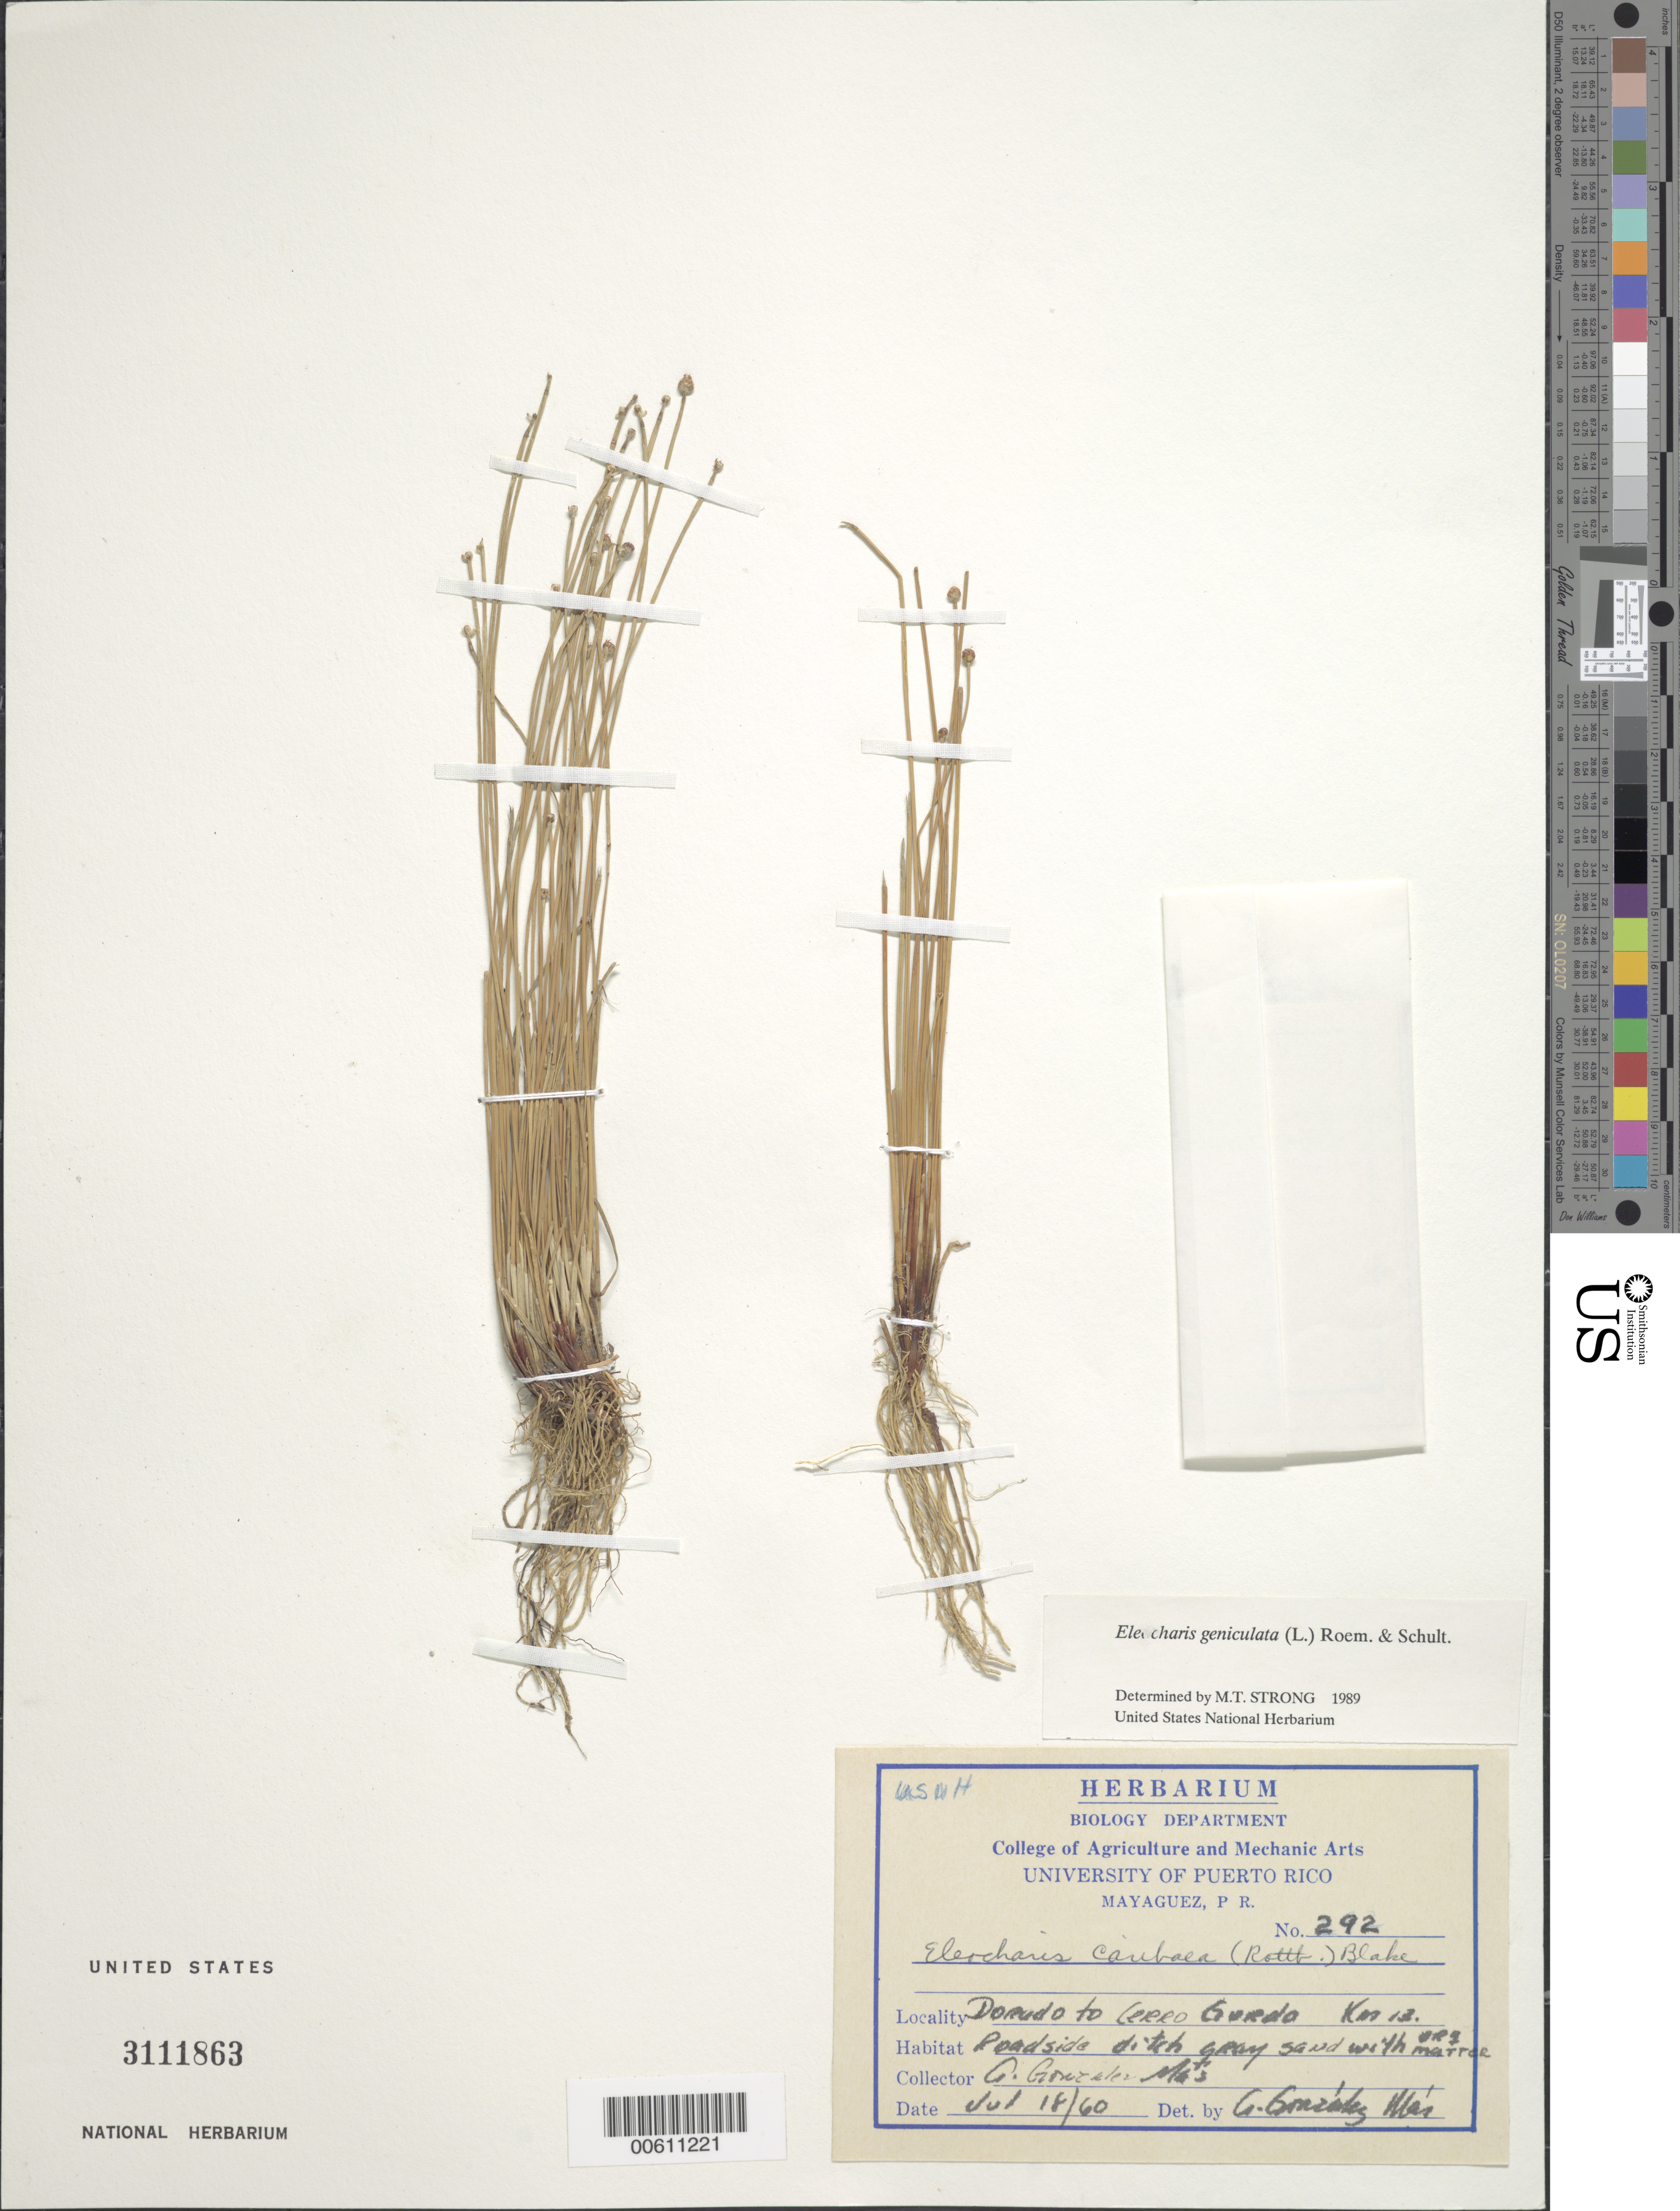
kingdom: Plantae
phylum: Tracheophyta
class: Liliopsida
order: Poales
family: Cyperaceae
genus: Eleocharis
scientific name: Eleocharis geniculata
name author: (L.) Roem. & Schult.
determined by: Strong, M. T., (US), Smithsonian Institution - National Museum of Natural History (UNITED STATES)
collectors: A. González Más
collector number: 292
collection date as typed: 18 Jul 1960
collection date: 1960-07-18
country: Puerto Rico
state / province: Dorado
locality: Dorado to Cerro Gordo road, km 13.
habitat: Roadside ditch.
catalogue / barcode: US 3111863